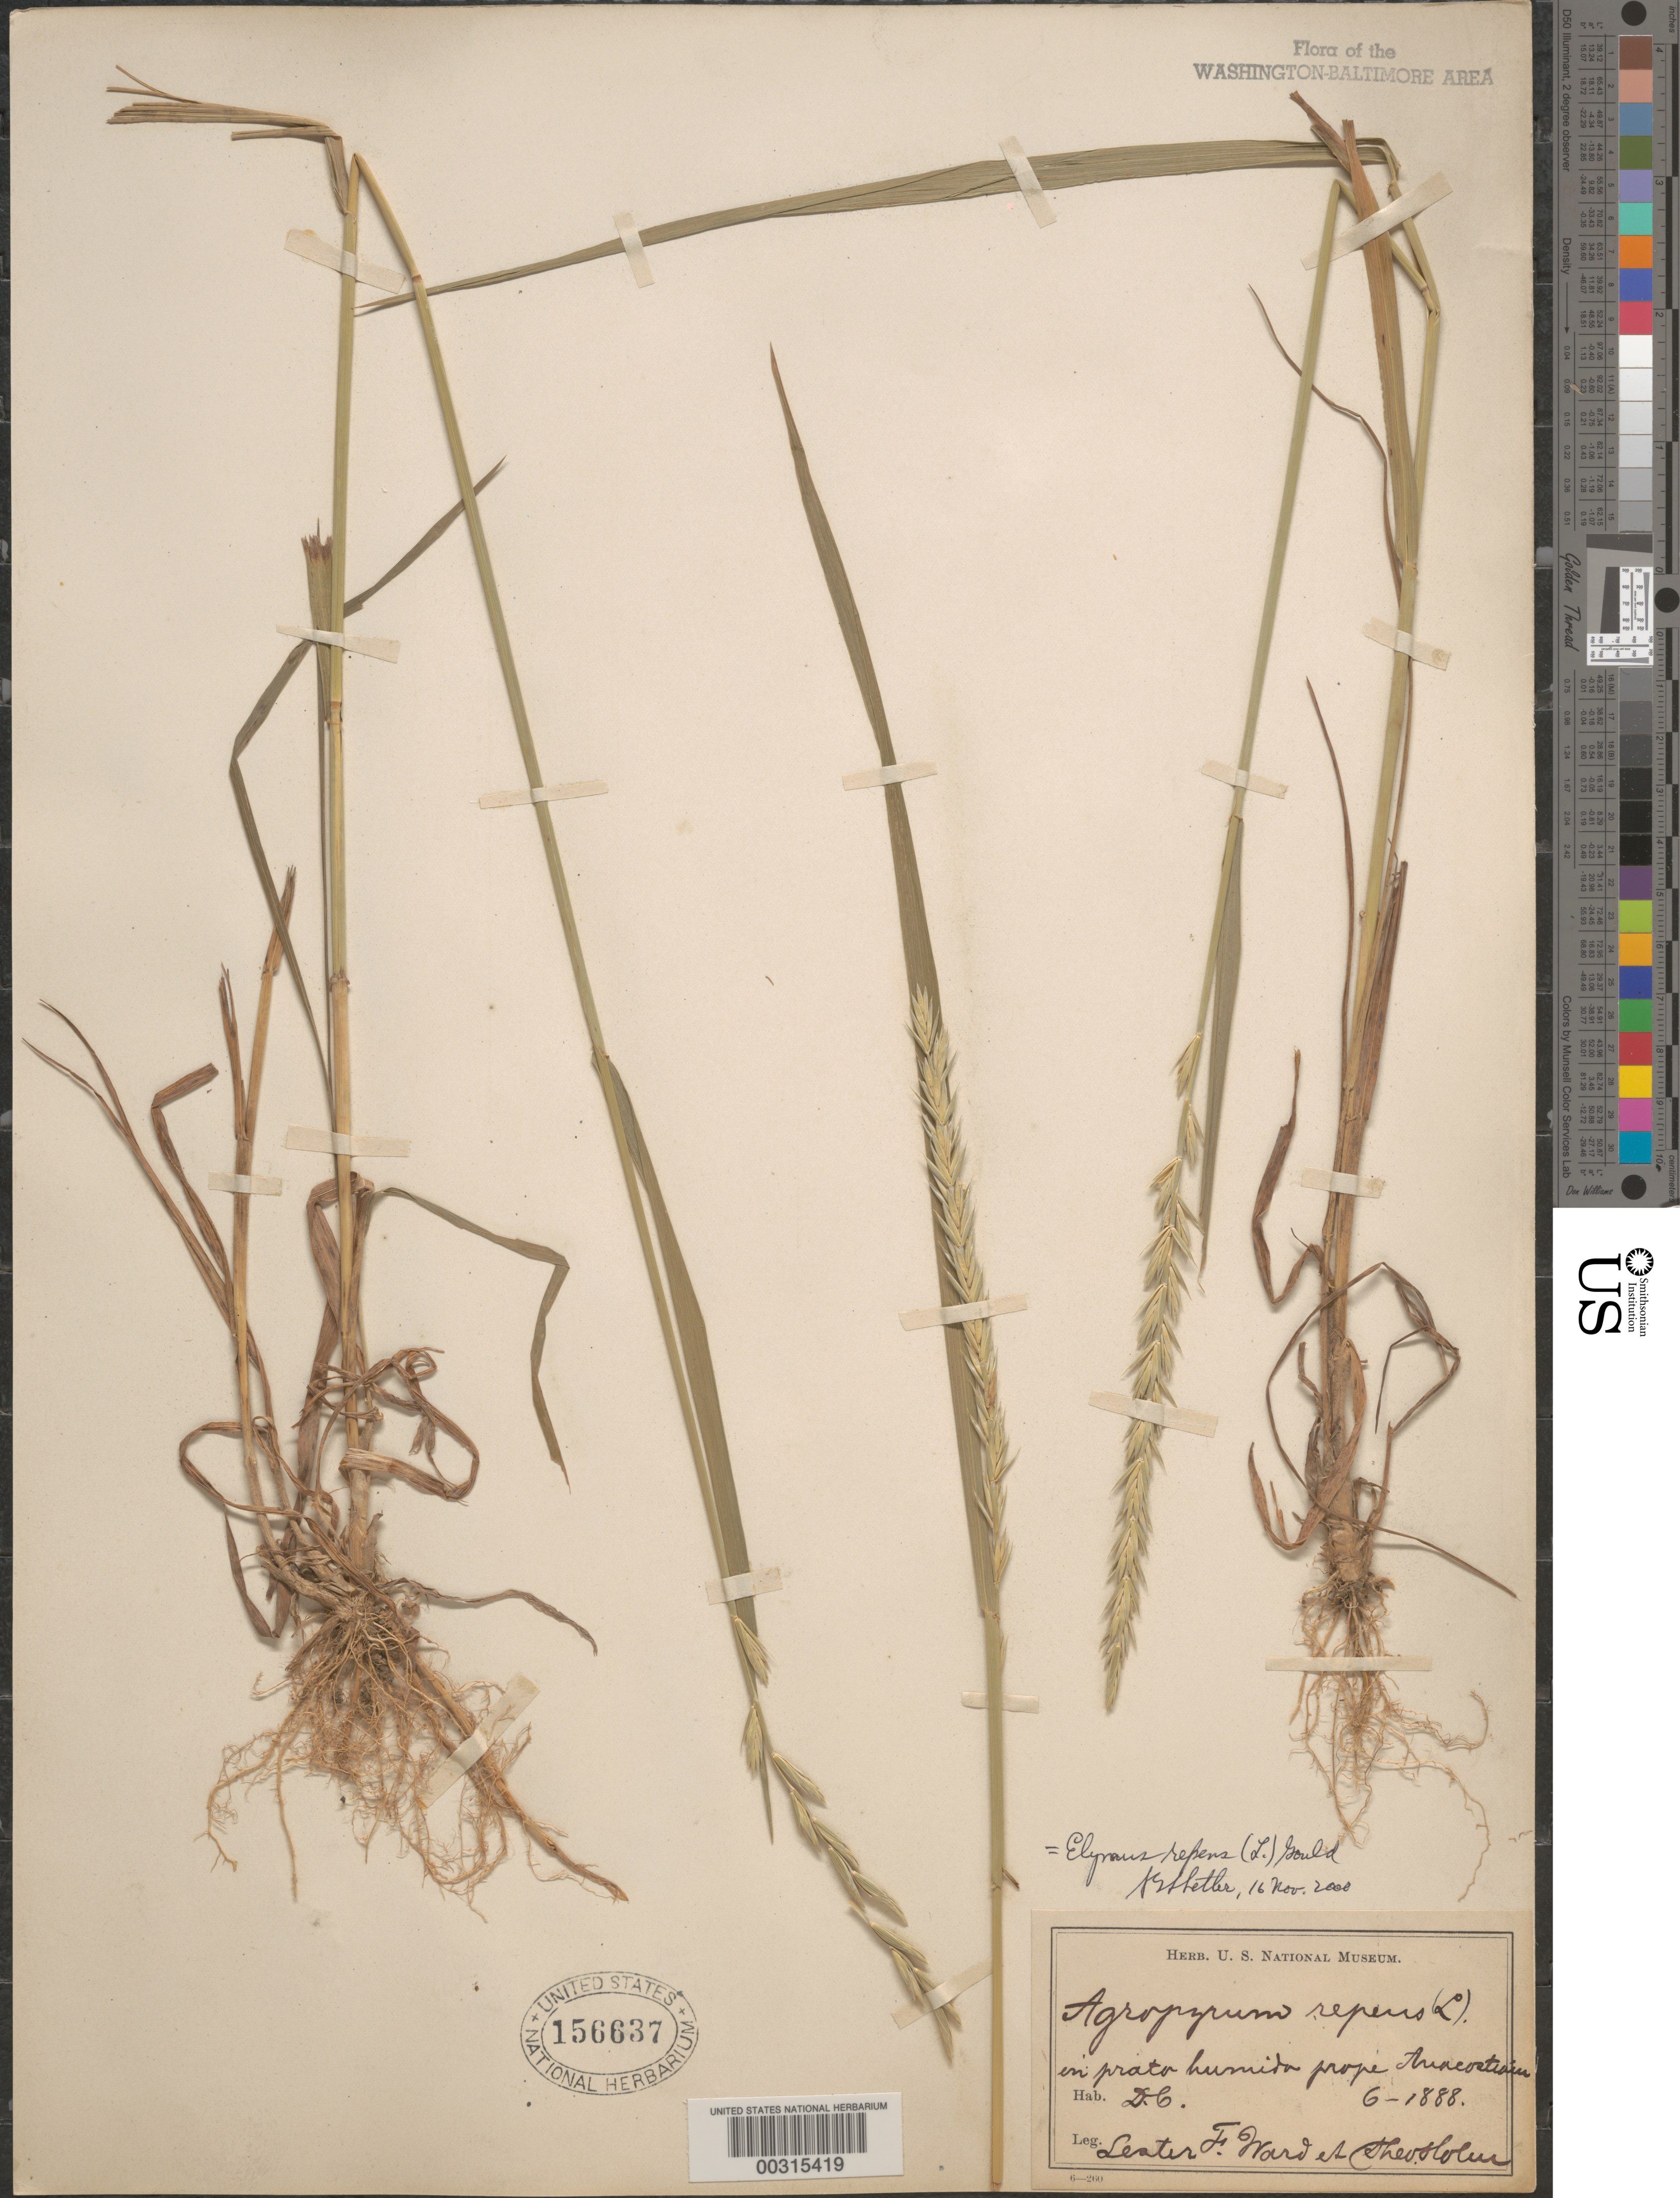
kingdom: Plantae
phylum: Tracheophyta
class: Liliopsida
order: Poales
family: Poaceae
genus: Elymus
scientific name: Elymus repens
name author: (L.) Gould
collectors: L. F. Ward & T. Holm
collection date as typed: Jun 1888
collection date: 1888-06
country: United States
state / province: District of Columbia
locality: Anacostia vicinity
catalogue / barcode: US 156637